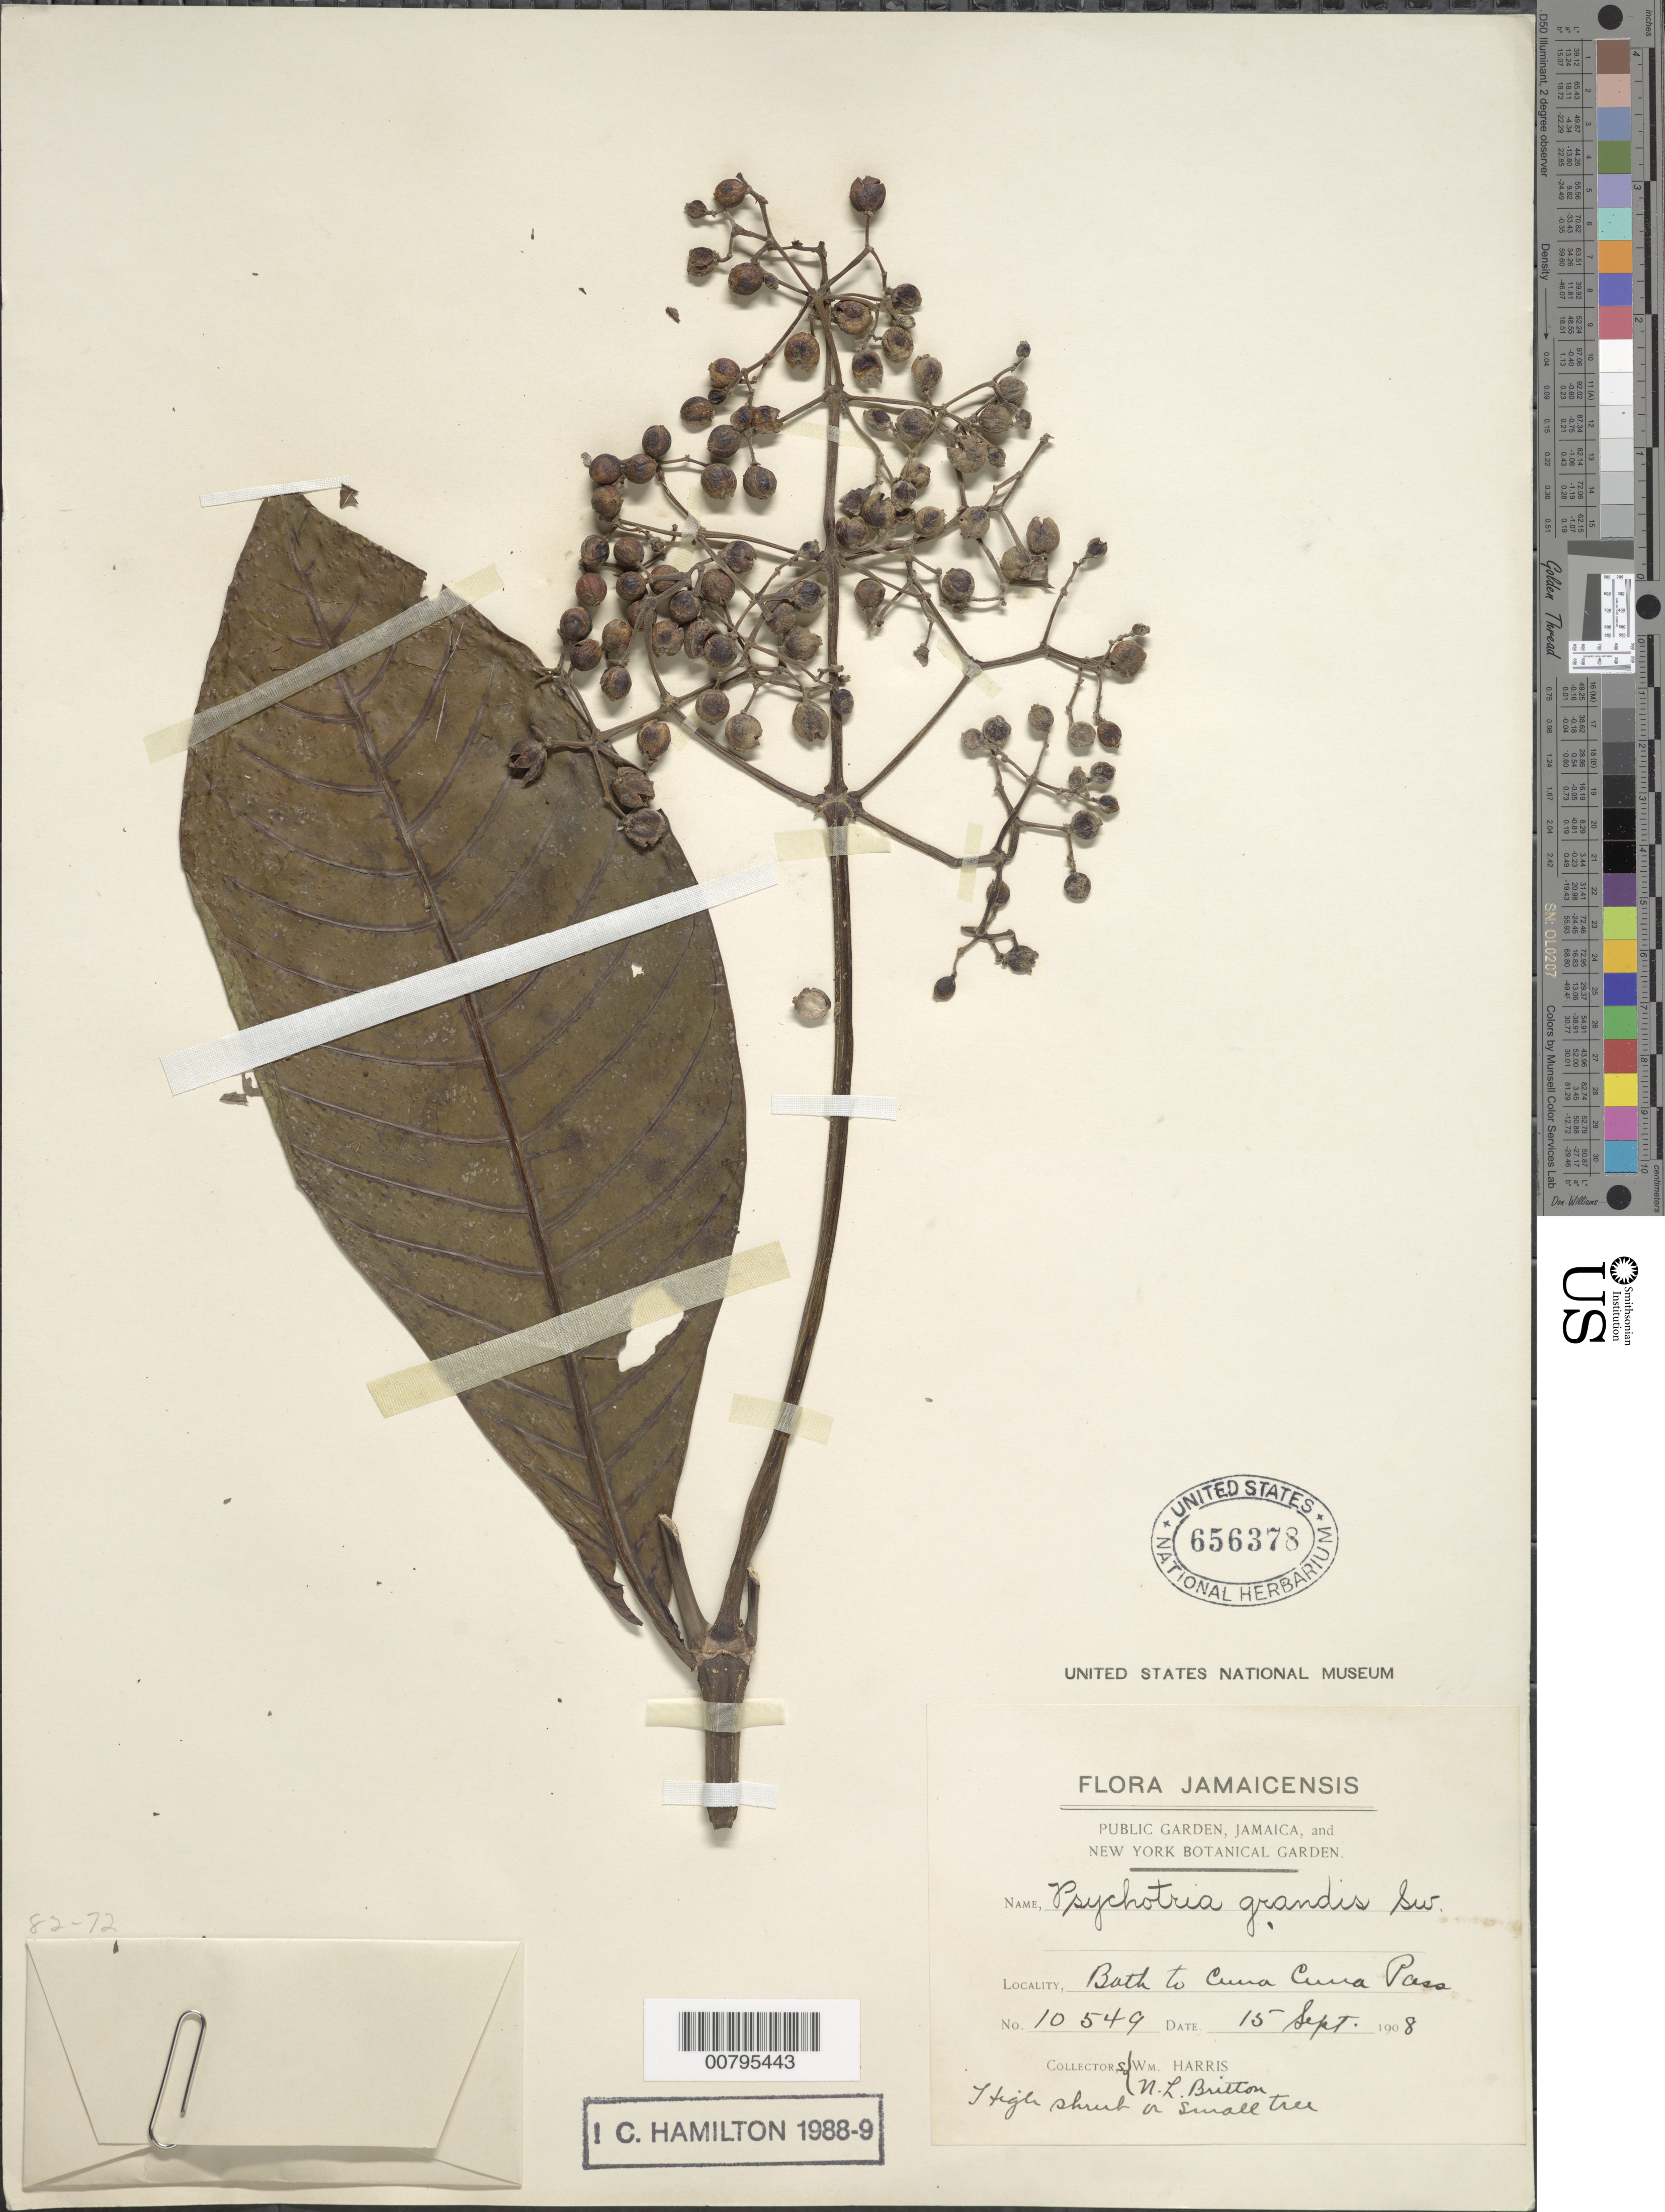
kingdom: Plantae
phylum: Tracheophyta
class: Magnoliopsida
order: Gentianales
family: Rubiaceae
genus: Psychotria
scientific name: Psychotria grandis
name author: Sw.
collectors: W. H. Harris & N. Britton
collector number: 10549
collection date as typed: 15 Sep 1908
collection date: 1908-09-15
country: Jamaica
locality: Bath to Cuna Cuna Pass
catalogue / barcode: US 656378